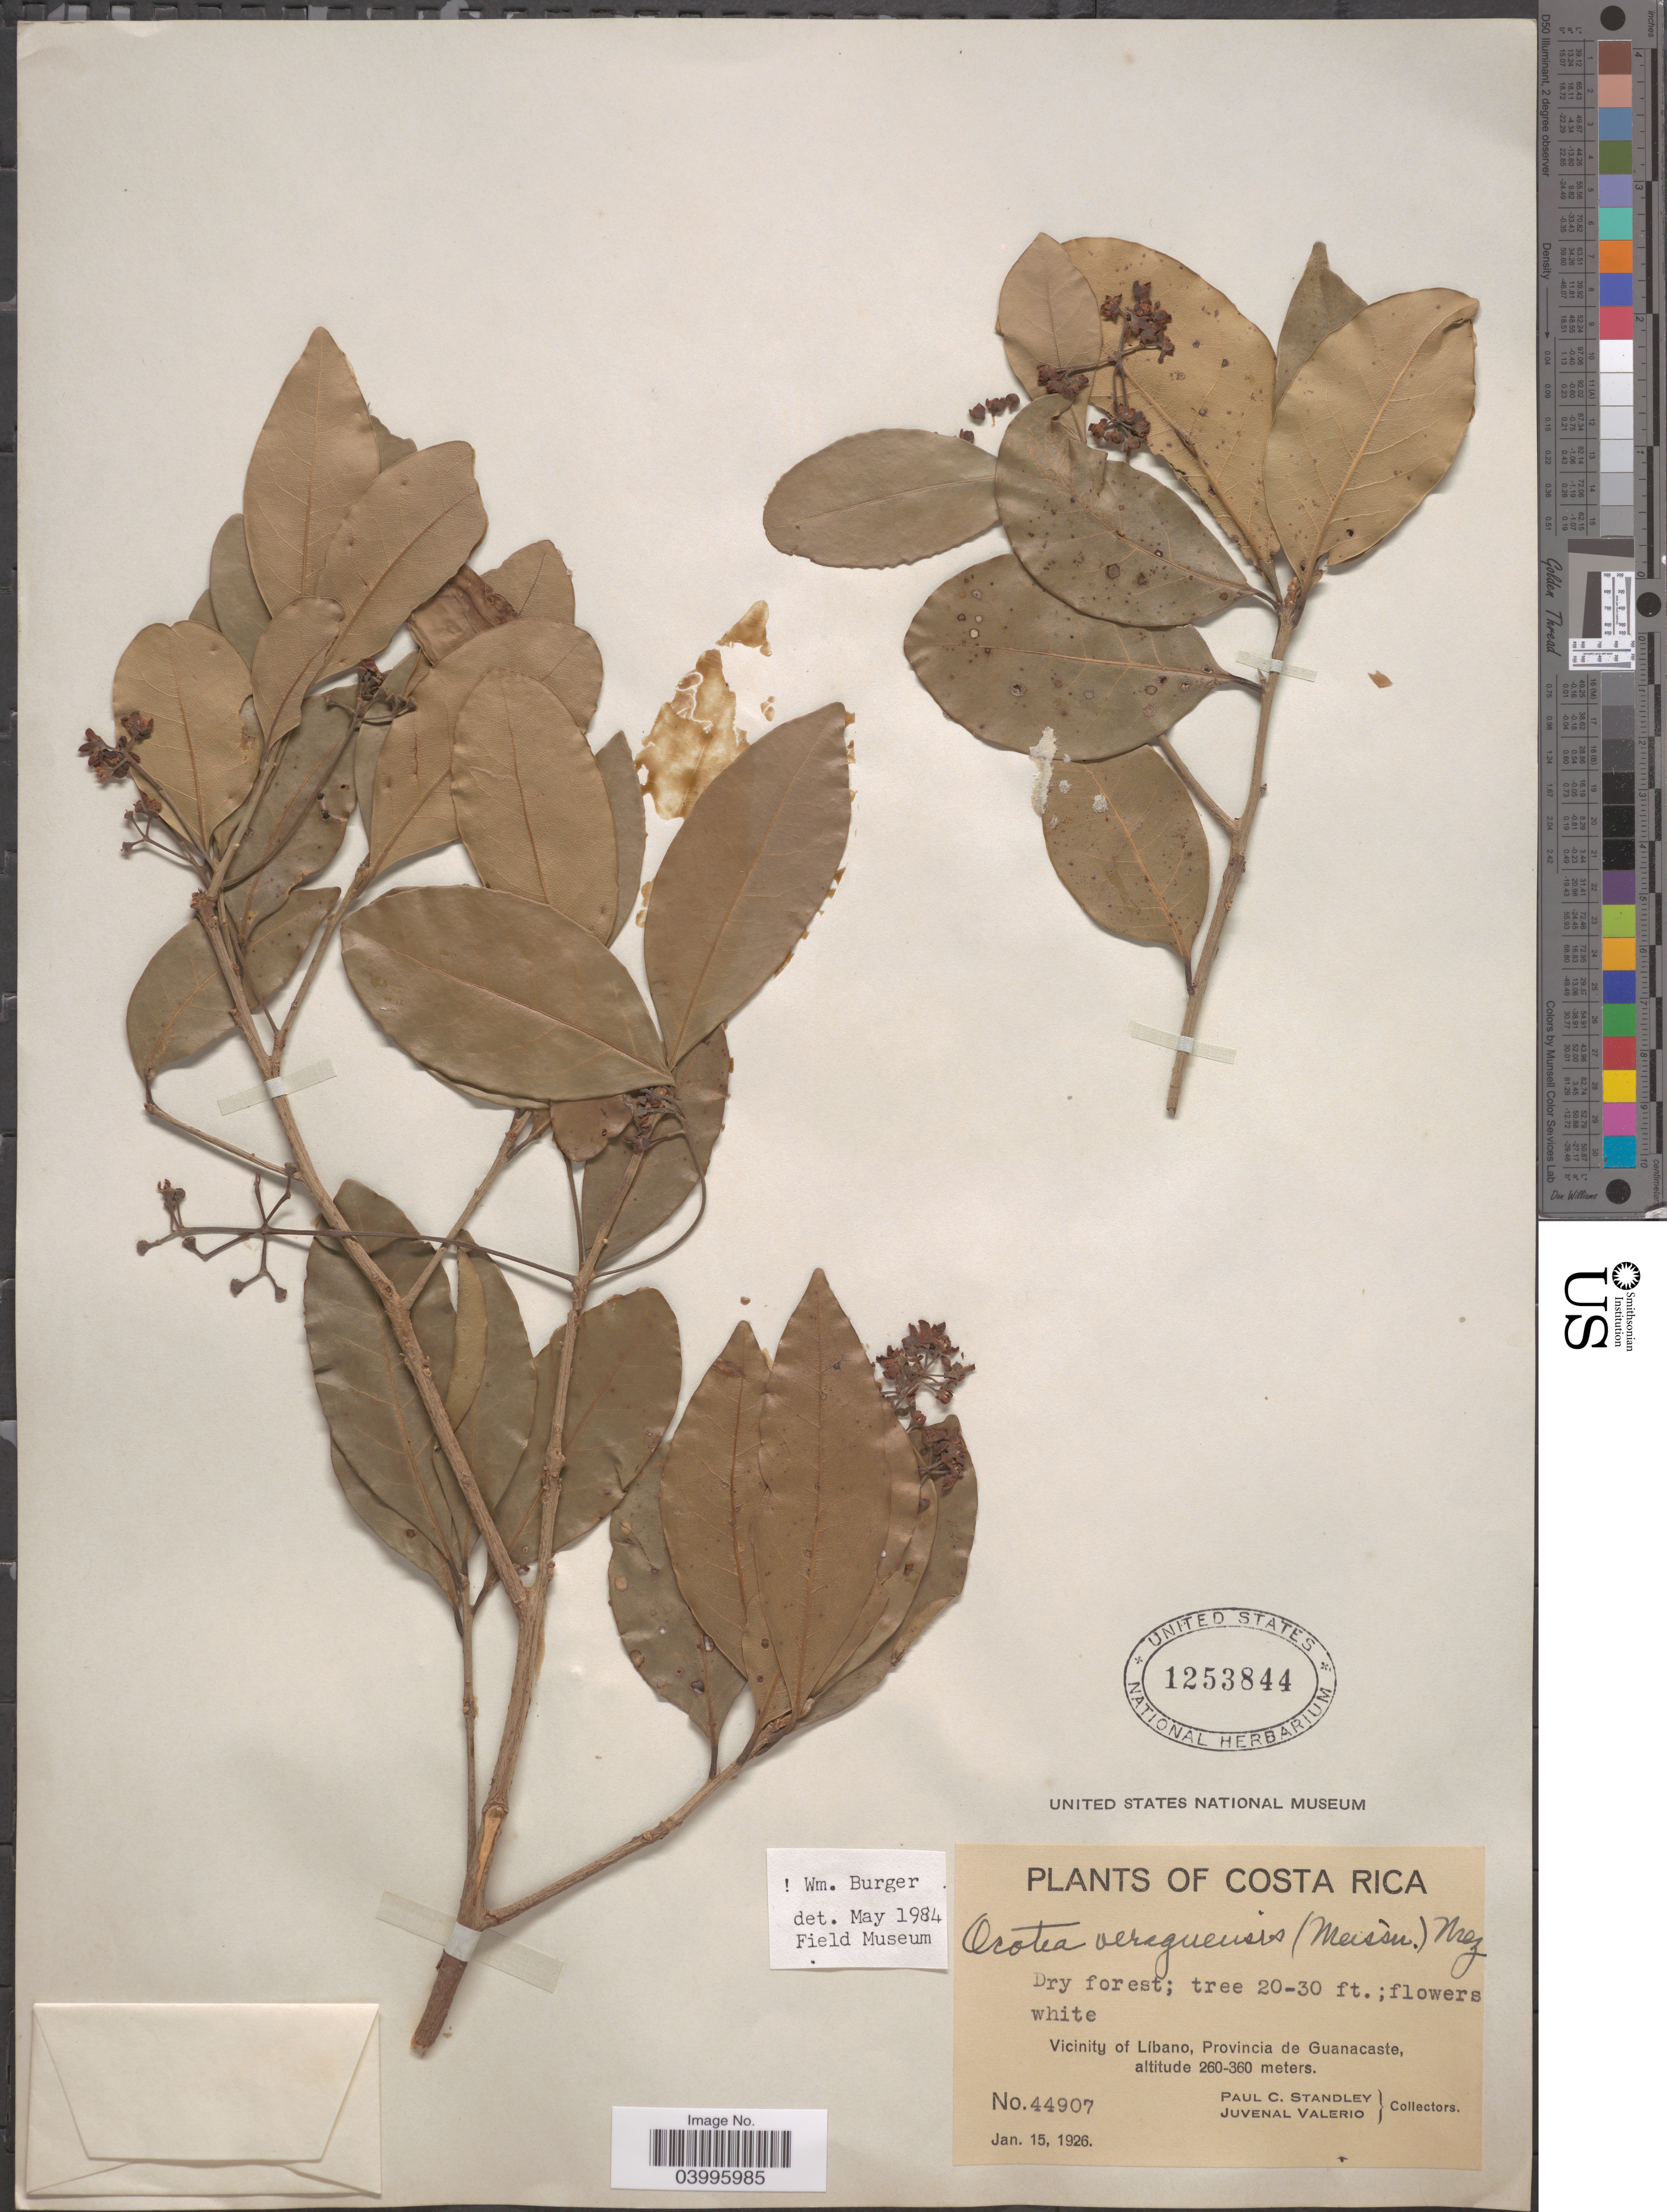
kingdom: Plantae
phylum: Tracheophyta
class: Magnoliopsida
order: Laurales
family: Lauraceae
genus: Ocotea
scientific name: Ocotea veraguensis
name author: (Meisn.) Mez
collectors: P. C. Standley & J. Valerio R.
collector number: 44907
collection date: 1926-01-15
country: Costa Rica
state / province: Guanacaste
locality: Vicinity of Líbano.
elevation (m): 260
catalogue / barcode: US 1253844